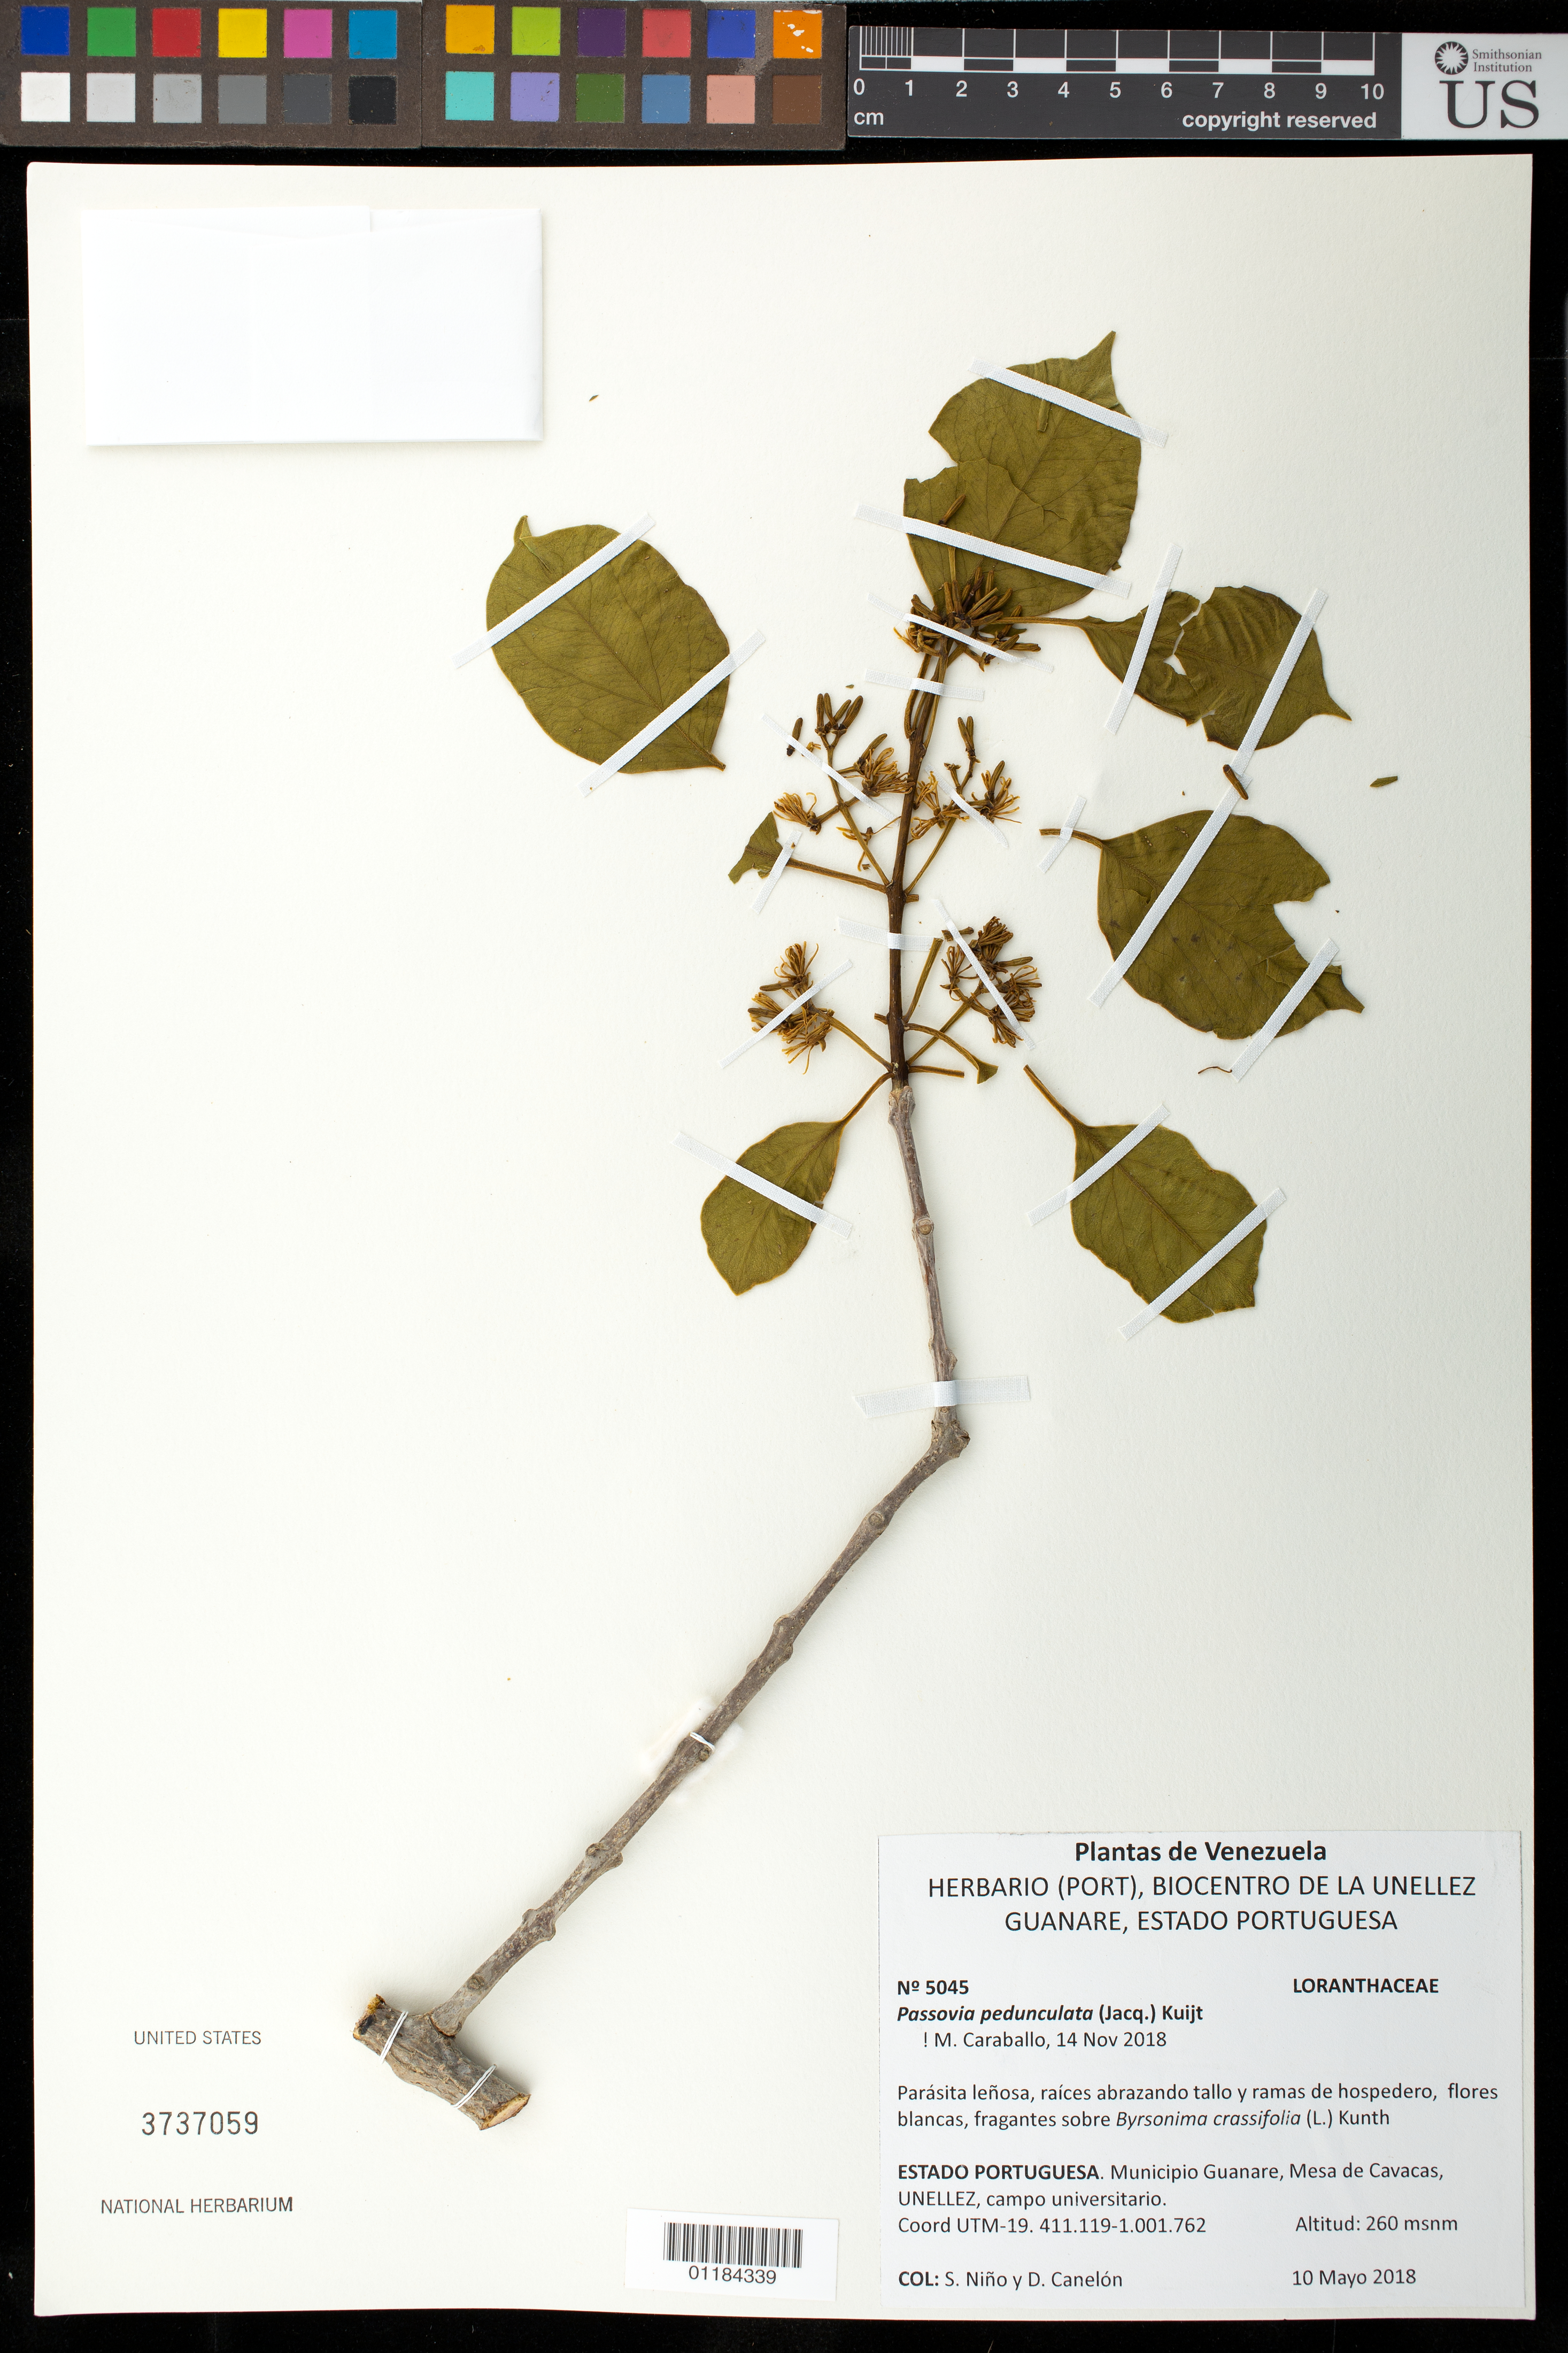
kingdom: Plantae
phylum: Tracheophyta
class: Magnoliopsida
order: Santalales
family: Loranthaceae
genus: Passovia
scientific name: Passovia pedunculata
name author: (Jacq.) Kuijt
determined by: Caraballo-Ortiz, Marcos A., (MISS), University of Mississippi (UNITED STATES)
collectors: S. M. Niño & D. Canelón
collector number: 5045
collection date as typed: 10 mayo 2018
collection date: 2018-05-10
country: Venezuela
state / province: Portuguesa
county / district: Guanare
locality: Mesa de Cavacas, UNELLEZ campo universitario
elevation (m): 260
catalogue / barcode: US 3737059